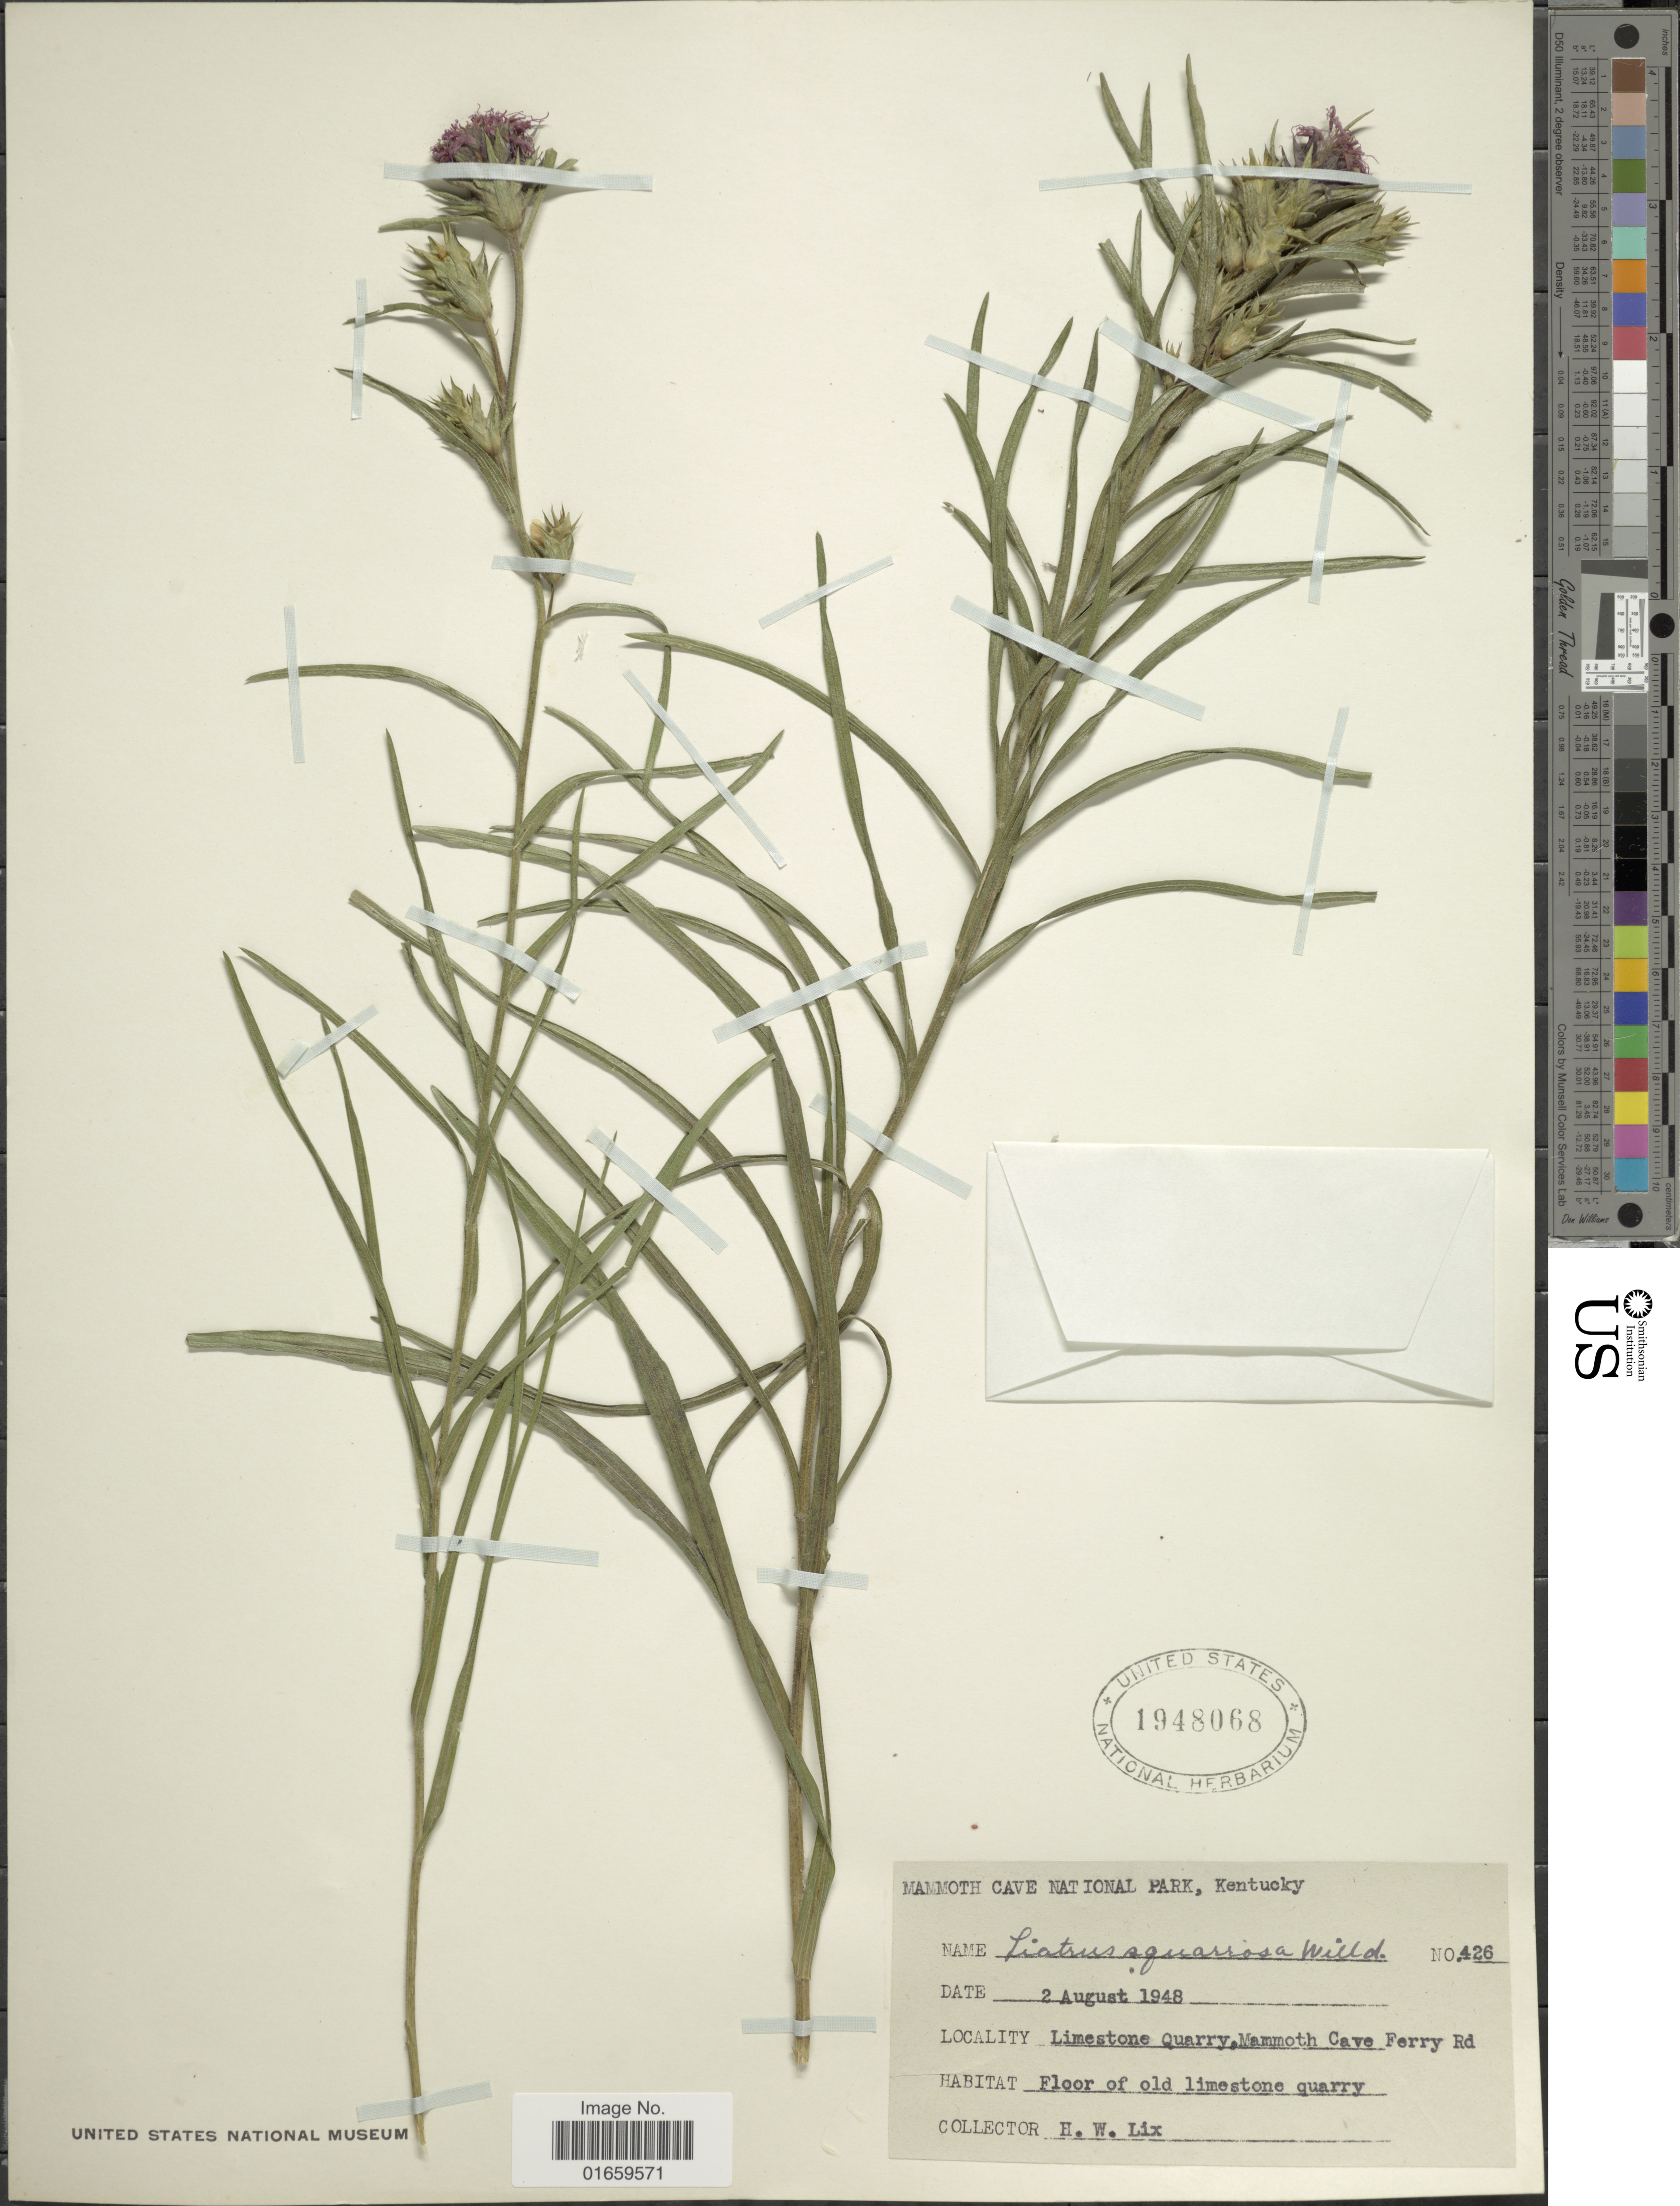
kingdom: Plantae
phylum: Tracheophyta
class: Magnoliopsida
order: Asterales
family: Asteraceae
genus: Liatris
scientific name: Liatris squarrosa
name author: (L.) Michx.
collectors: H. W. Lix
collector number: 426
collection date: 1948-08-02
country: United States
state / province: Kentucky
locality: Limestone Quarry, Mammoth Cave Ferry Rd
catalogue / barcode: US 1948068